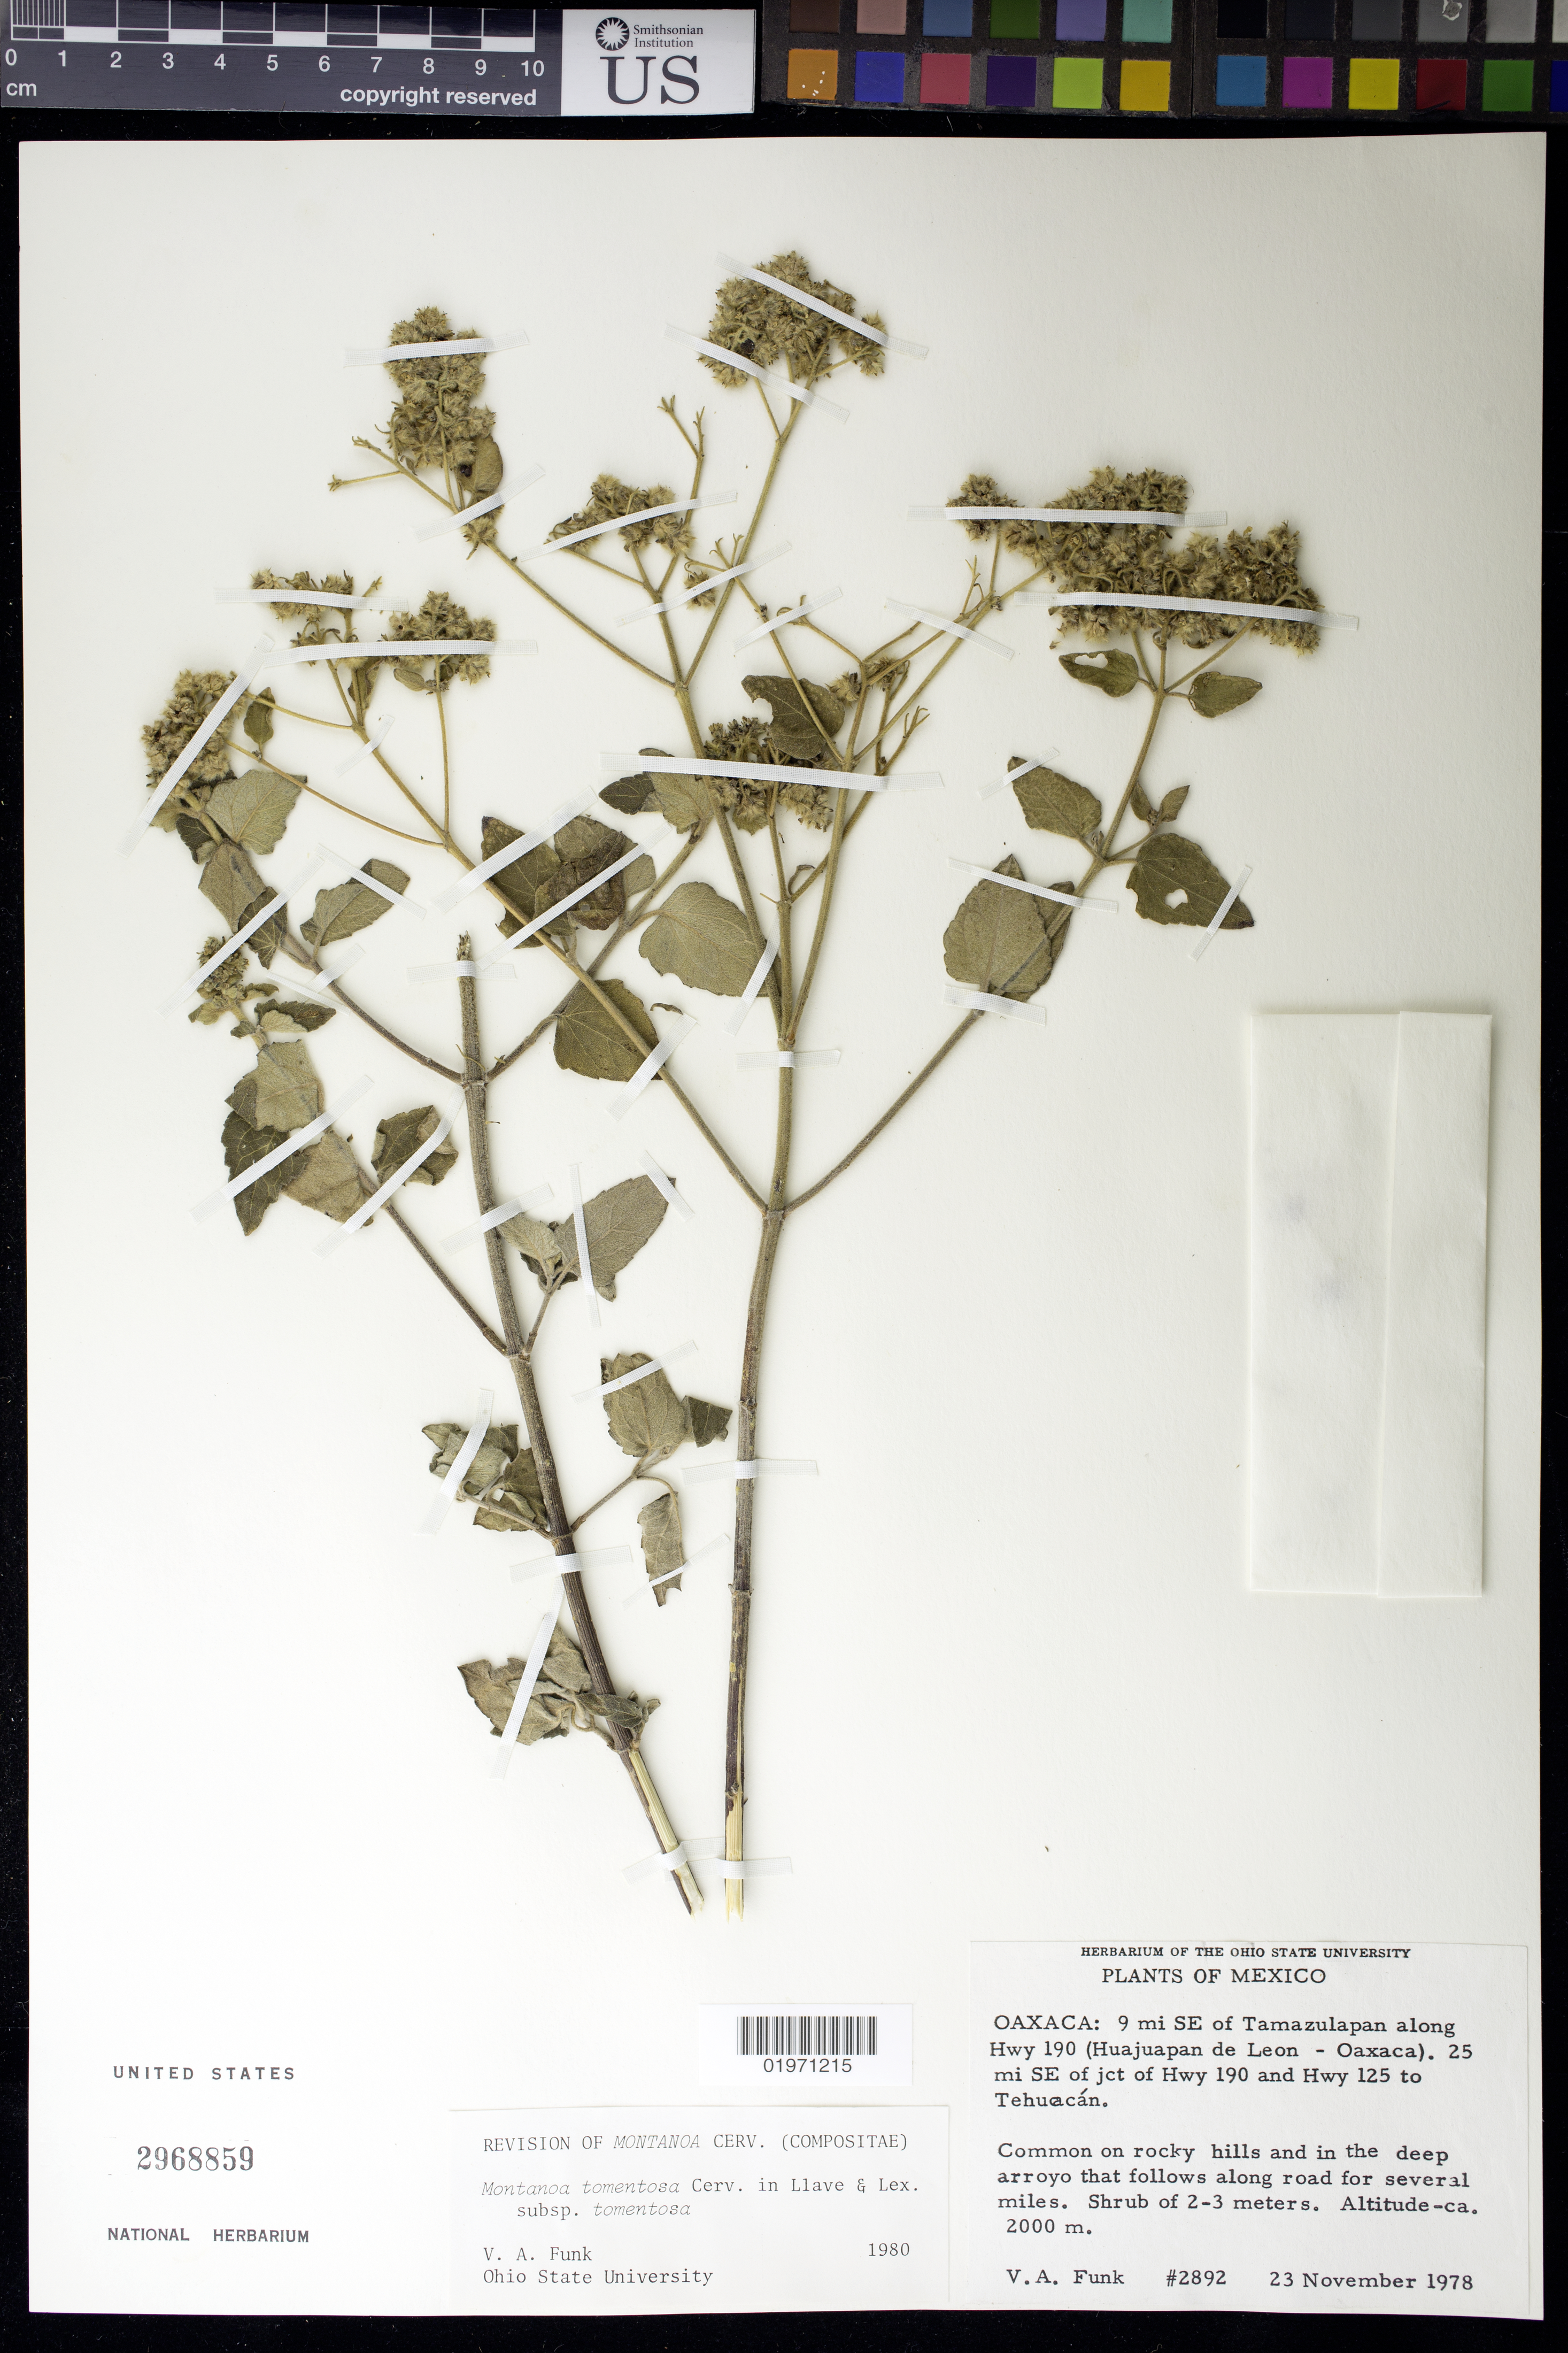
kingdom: Plantae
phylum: Tracheophyta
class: Magnoliopsida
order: Asterales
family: Asteraceae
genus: Montanoa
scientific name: Montanoa tomentosa subsp. tomentosa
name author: Cerv.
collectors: V. Funk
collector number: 2892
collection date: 1978-11-23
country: Mexico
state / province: Oaxaca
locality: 9 mi SE of Tamazulapan along Hwy 190 (Huajuapan de Leon - Oacaca); 25 mi SE of jct of Hwy 190 and Hwy 125 to Tehuacan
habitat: Common on rocky hills and in the deep arroyo that follows long the road for several miles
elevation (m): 2000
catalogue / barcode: US 2968859